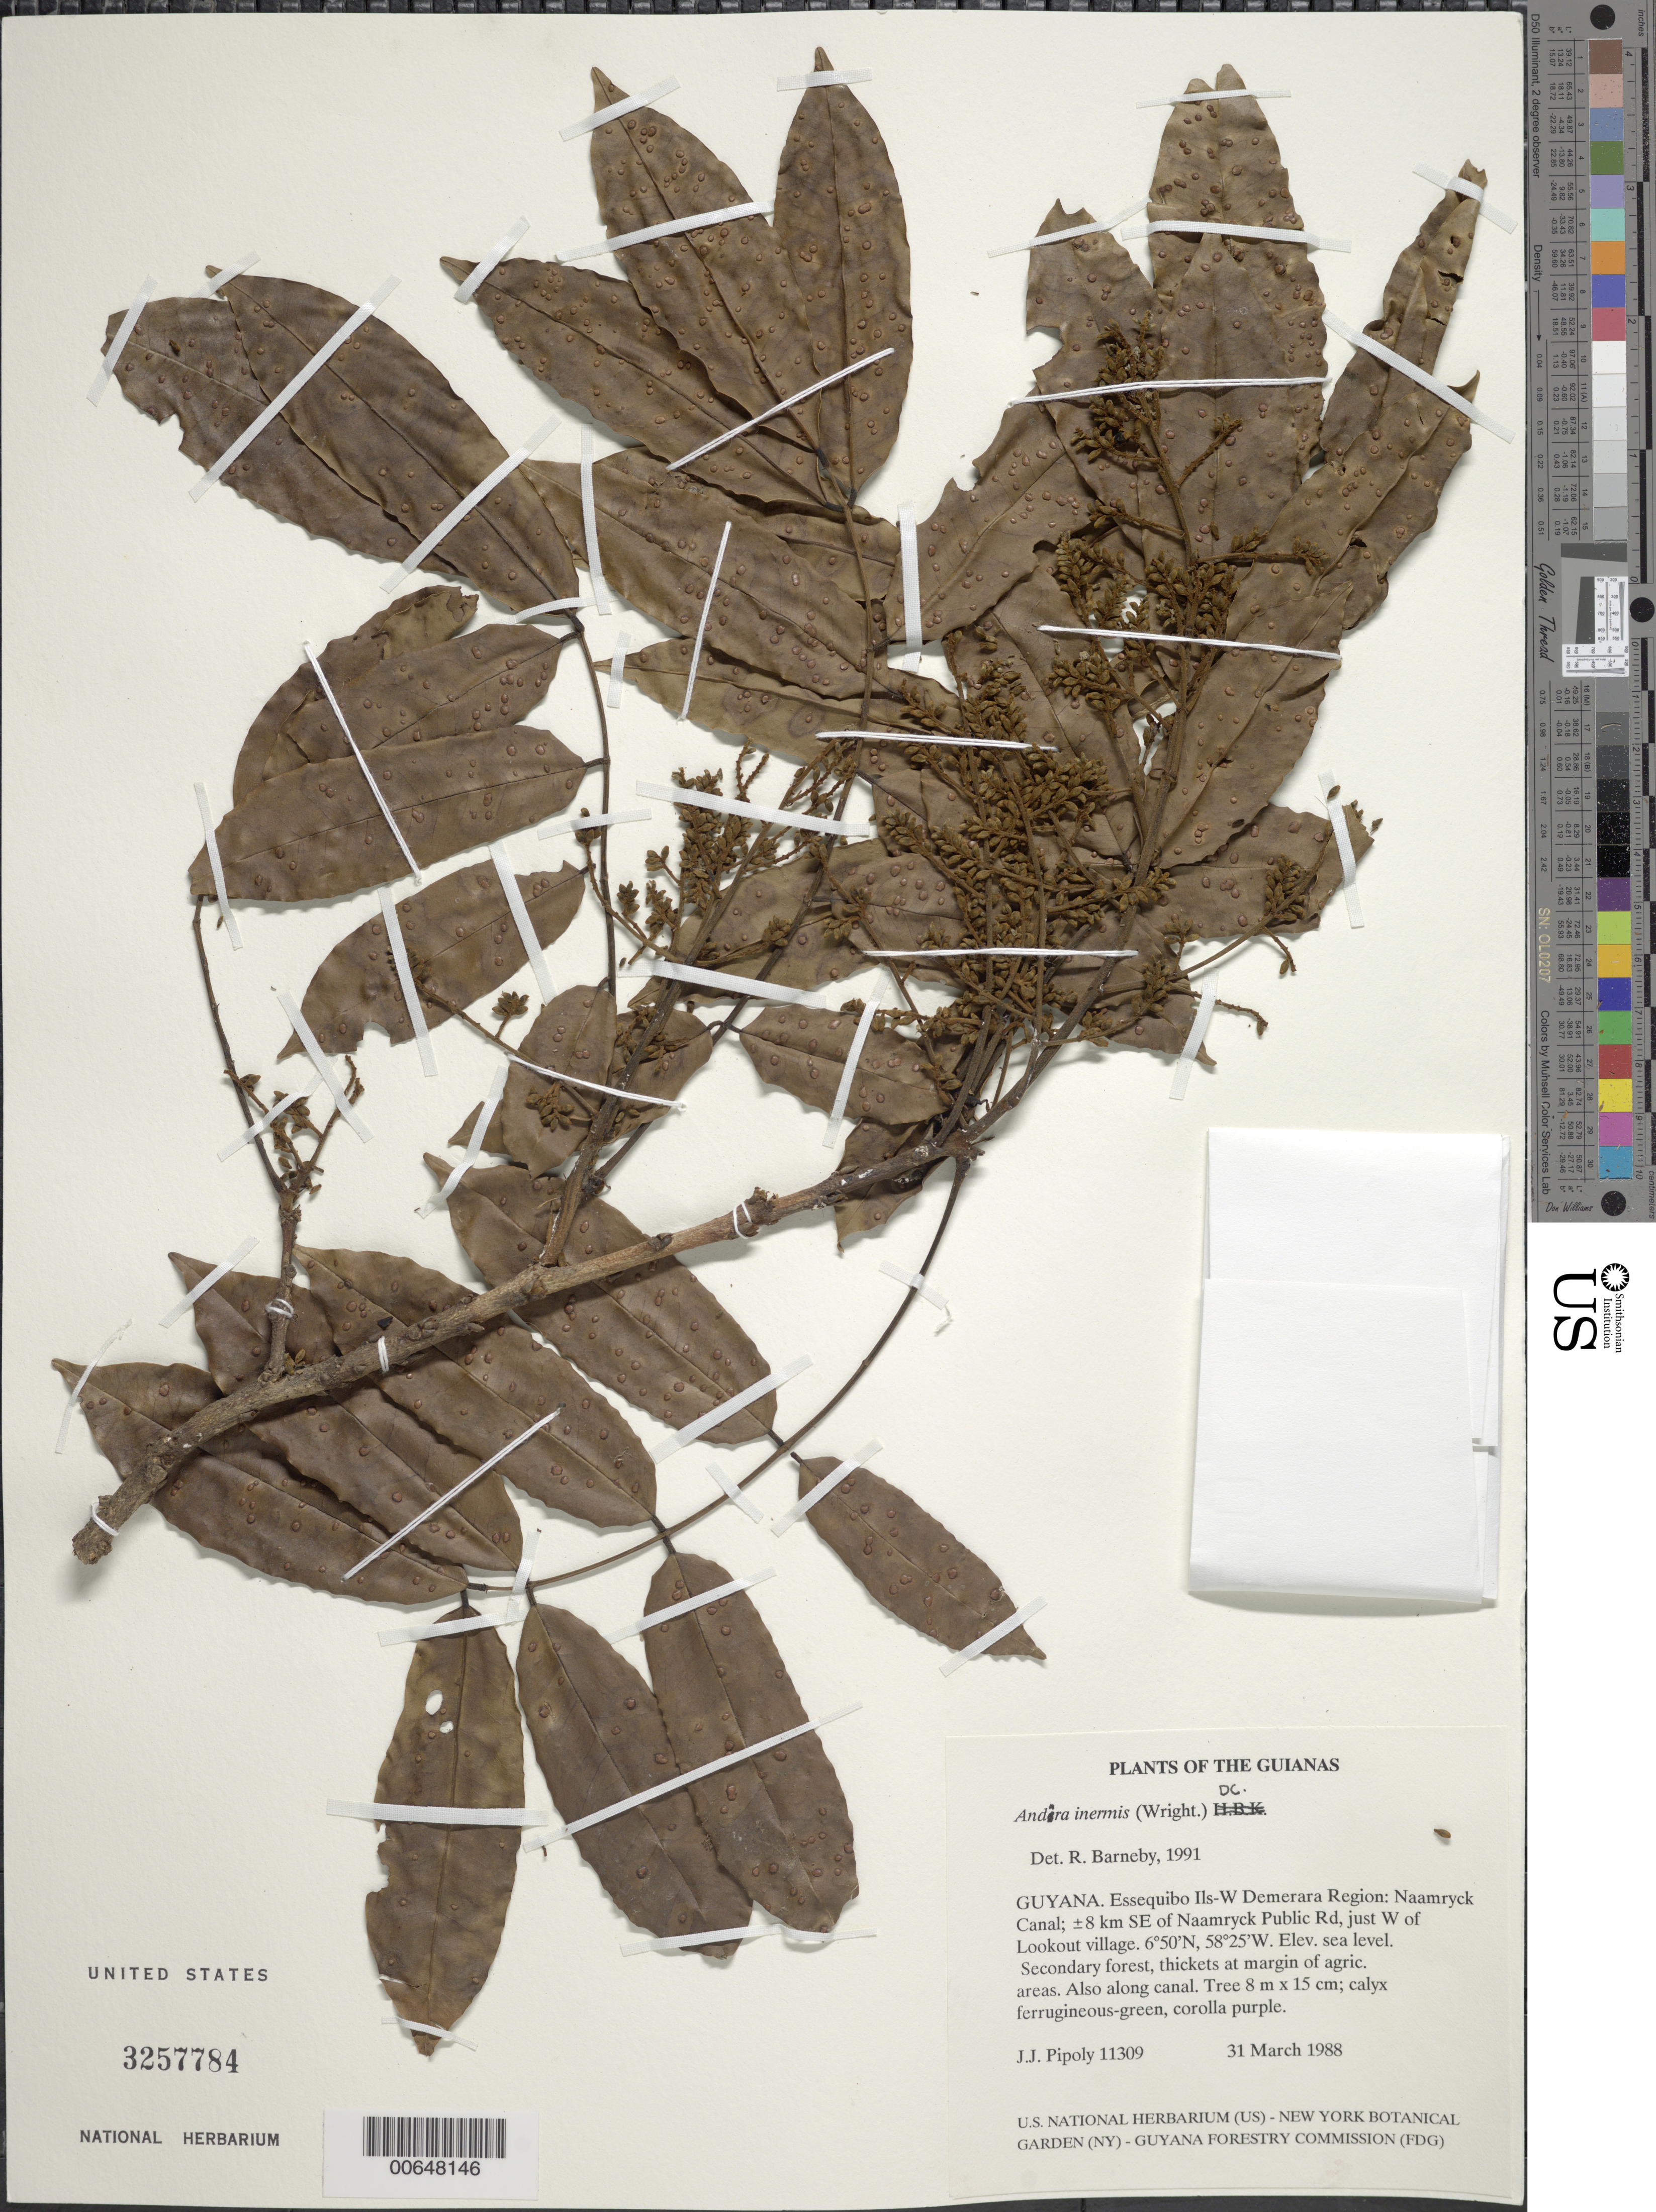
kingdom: Plantae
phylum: Tracheophyta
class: Magnoliopsida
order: Fabales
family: Fabaceae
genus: Andira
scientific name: Andira inermis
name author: (W. Wright) Kunth ex DC.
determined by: Barneby, Rupert C., (NY)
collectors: J. J. Pipoly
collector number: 11309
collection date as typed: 31 March 1987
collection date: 1987-03-31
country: Guyana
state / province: Essequibo Isl-W. Demerara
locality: Naamryck Canal; ±8 km SE of Naamryck Public Rd, just W of Lookout village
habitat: Secondary forest, thickets at margin of agric. areas. Also along canal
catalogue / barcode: US 3257784